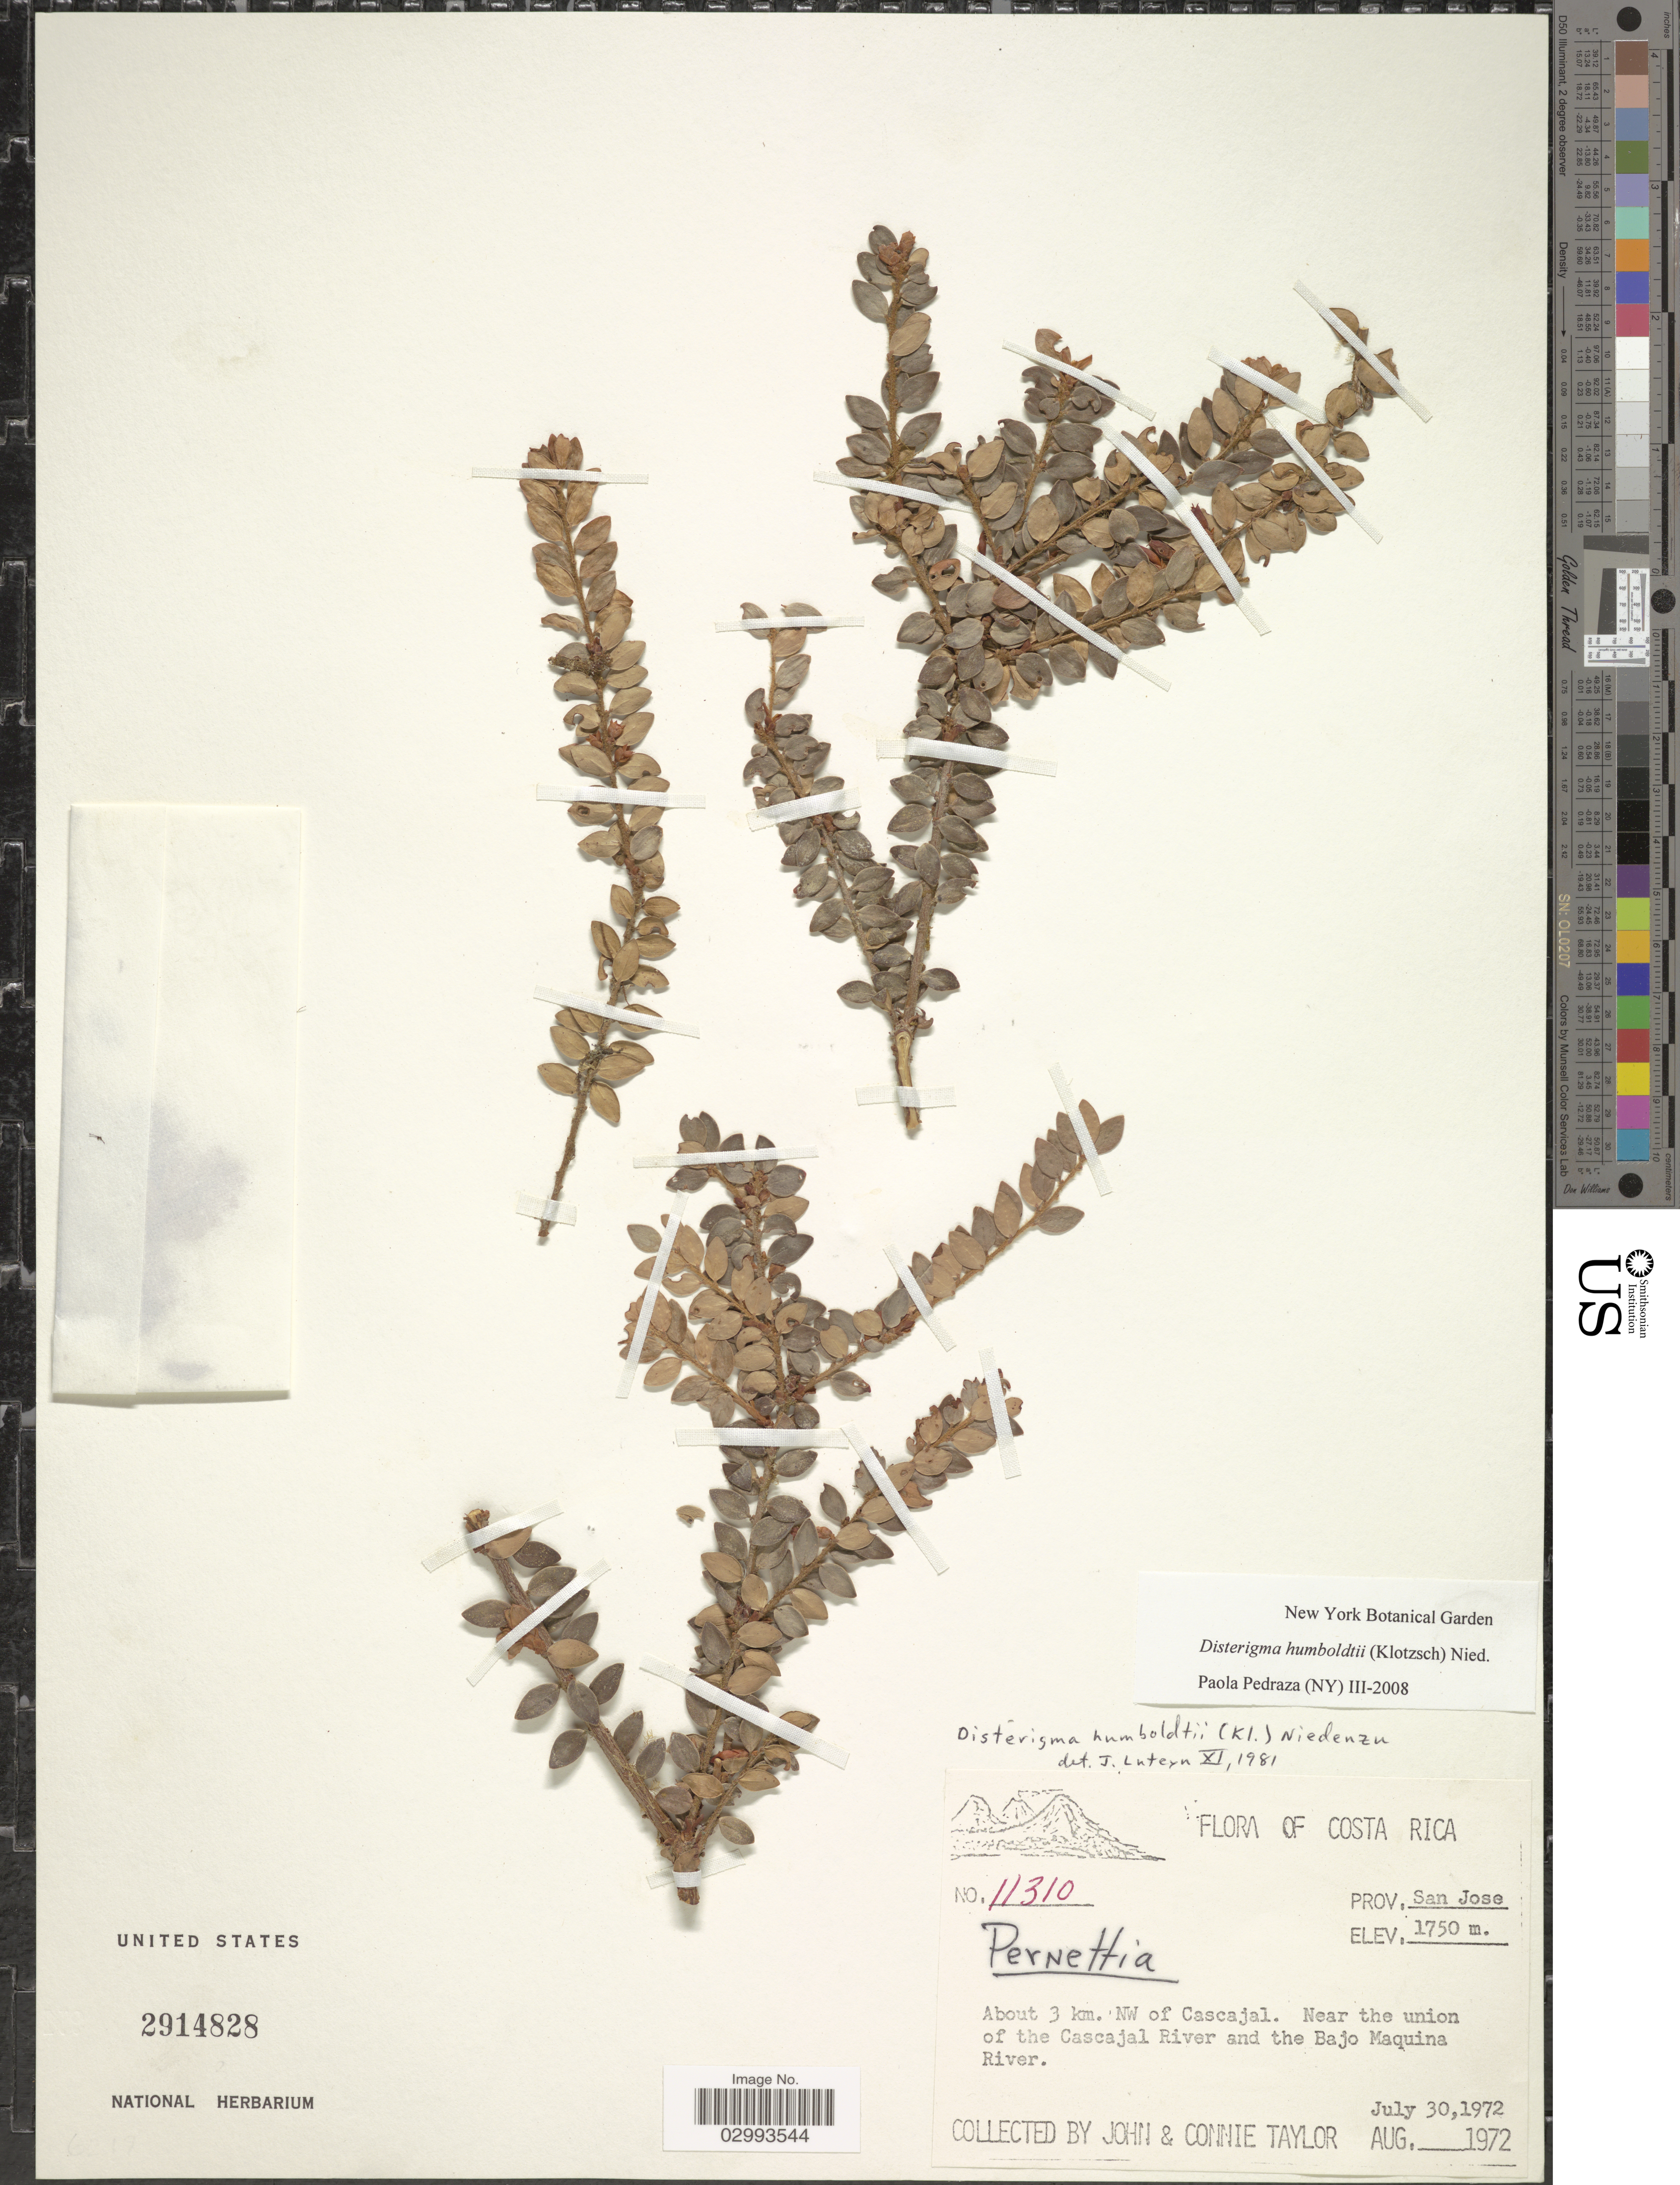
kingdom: Plantae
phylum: Tracheophyta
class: Magnoliopsida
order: Ericales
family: Ericaceae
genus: Disterigma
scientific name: Disterigma humboldtii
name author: (Klotzsch) Nied.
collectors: J. Taylor & C. Taylor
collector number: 11310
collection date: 1972-07-30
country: Costa Rica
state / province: San José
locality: About 3 km. NW of Cascajal. Near the union of the Cascajal River and the Bajo Maquina River.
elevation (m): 1750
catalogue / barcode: US 2914828